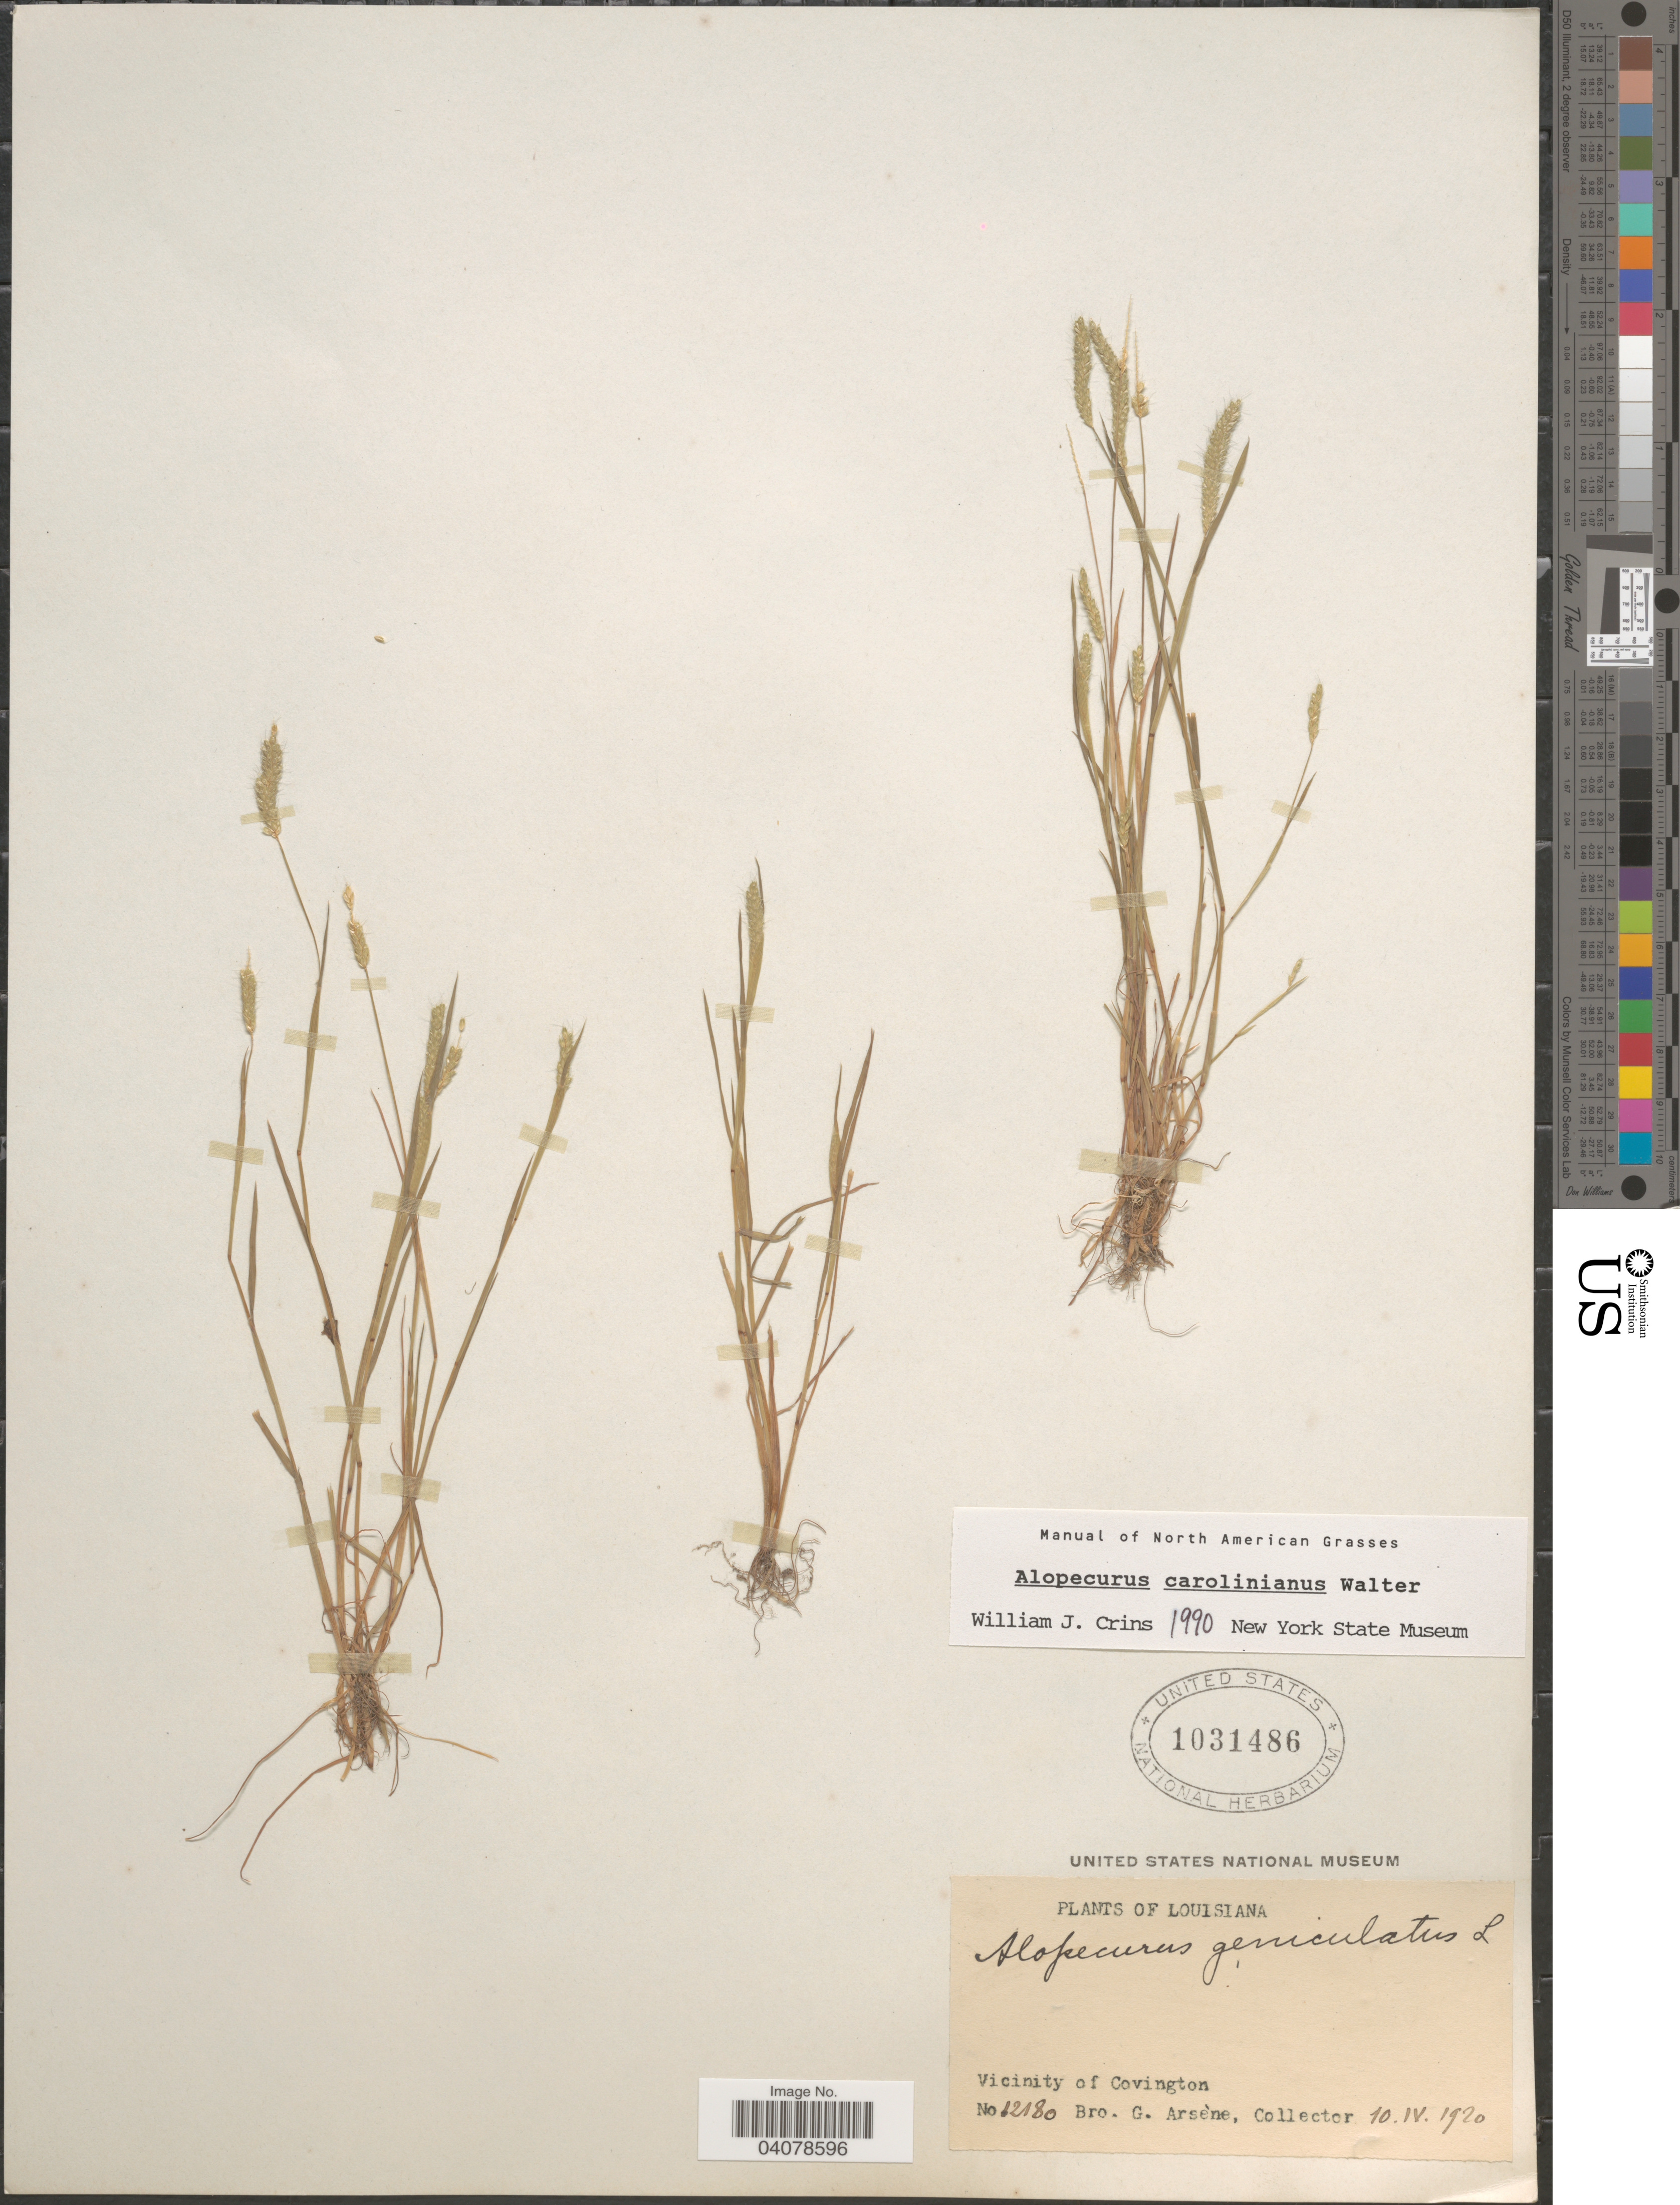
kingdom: Plantae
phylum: Tracheophyta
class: Liliopsida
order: Poales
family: Poaceae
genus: Alopecurus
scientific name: Alopecurus carolinianus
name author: Walter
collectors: Bro. G. Arsène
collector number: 12180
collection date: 1920-04-10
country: United States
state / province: Louisiana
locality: Vicinity of Covington.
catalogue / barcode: US 1031486